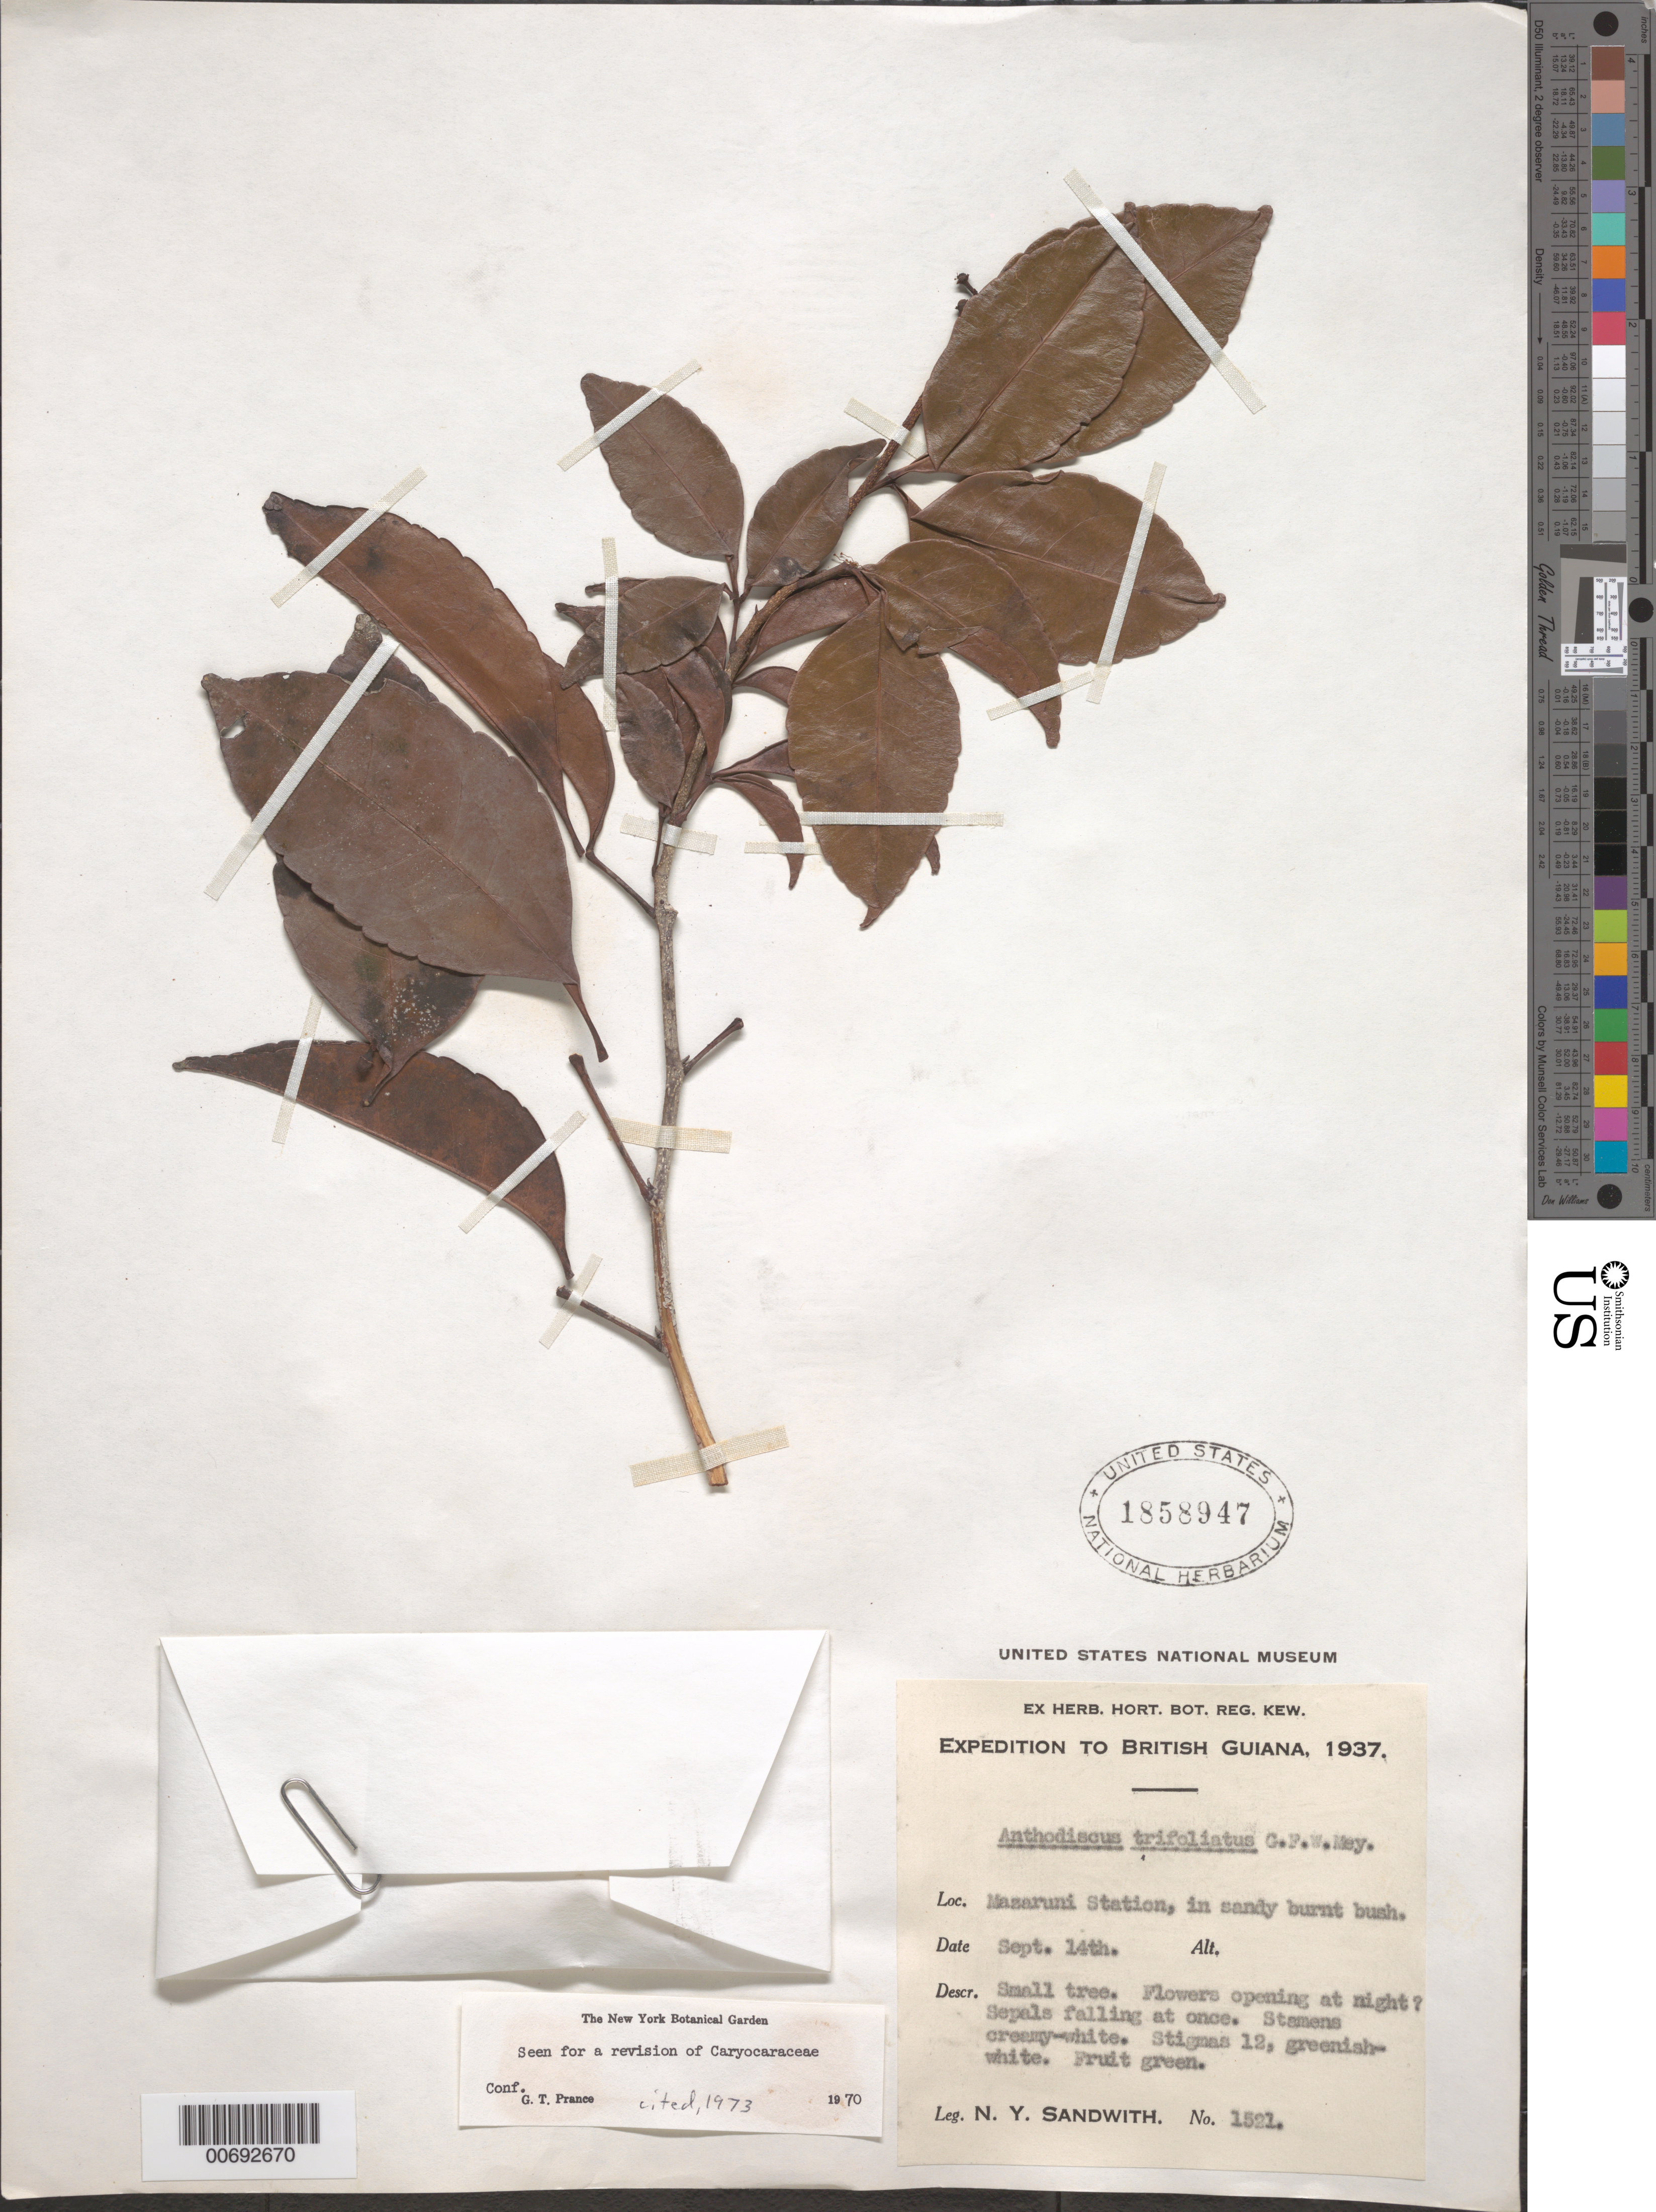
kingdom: Plantae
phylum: Tracheophyta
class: Magnoliopsida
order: Malpighiales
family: Caryocaraceae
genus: Anthodiscus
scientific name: Anthodiscus trifoliatus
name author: G. Mey.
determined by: Prance, G. T.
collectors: N. Y. Sandwith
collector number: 1521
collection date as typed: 14-Sep-37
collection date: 1937-09-14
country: Guyana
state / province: Cuyuni-Mazaruni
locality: Mazaruni Station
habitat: Sandy burnt bush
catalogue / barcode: US 1858947